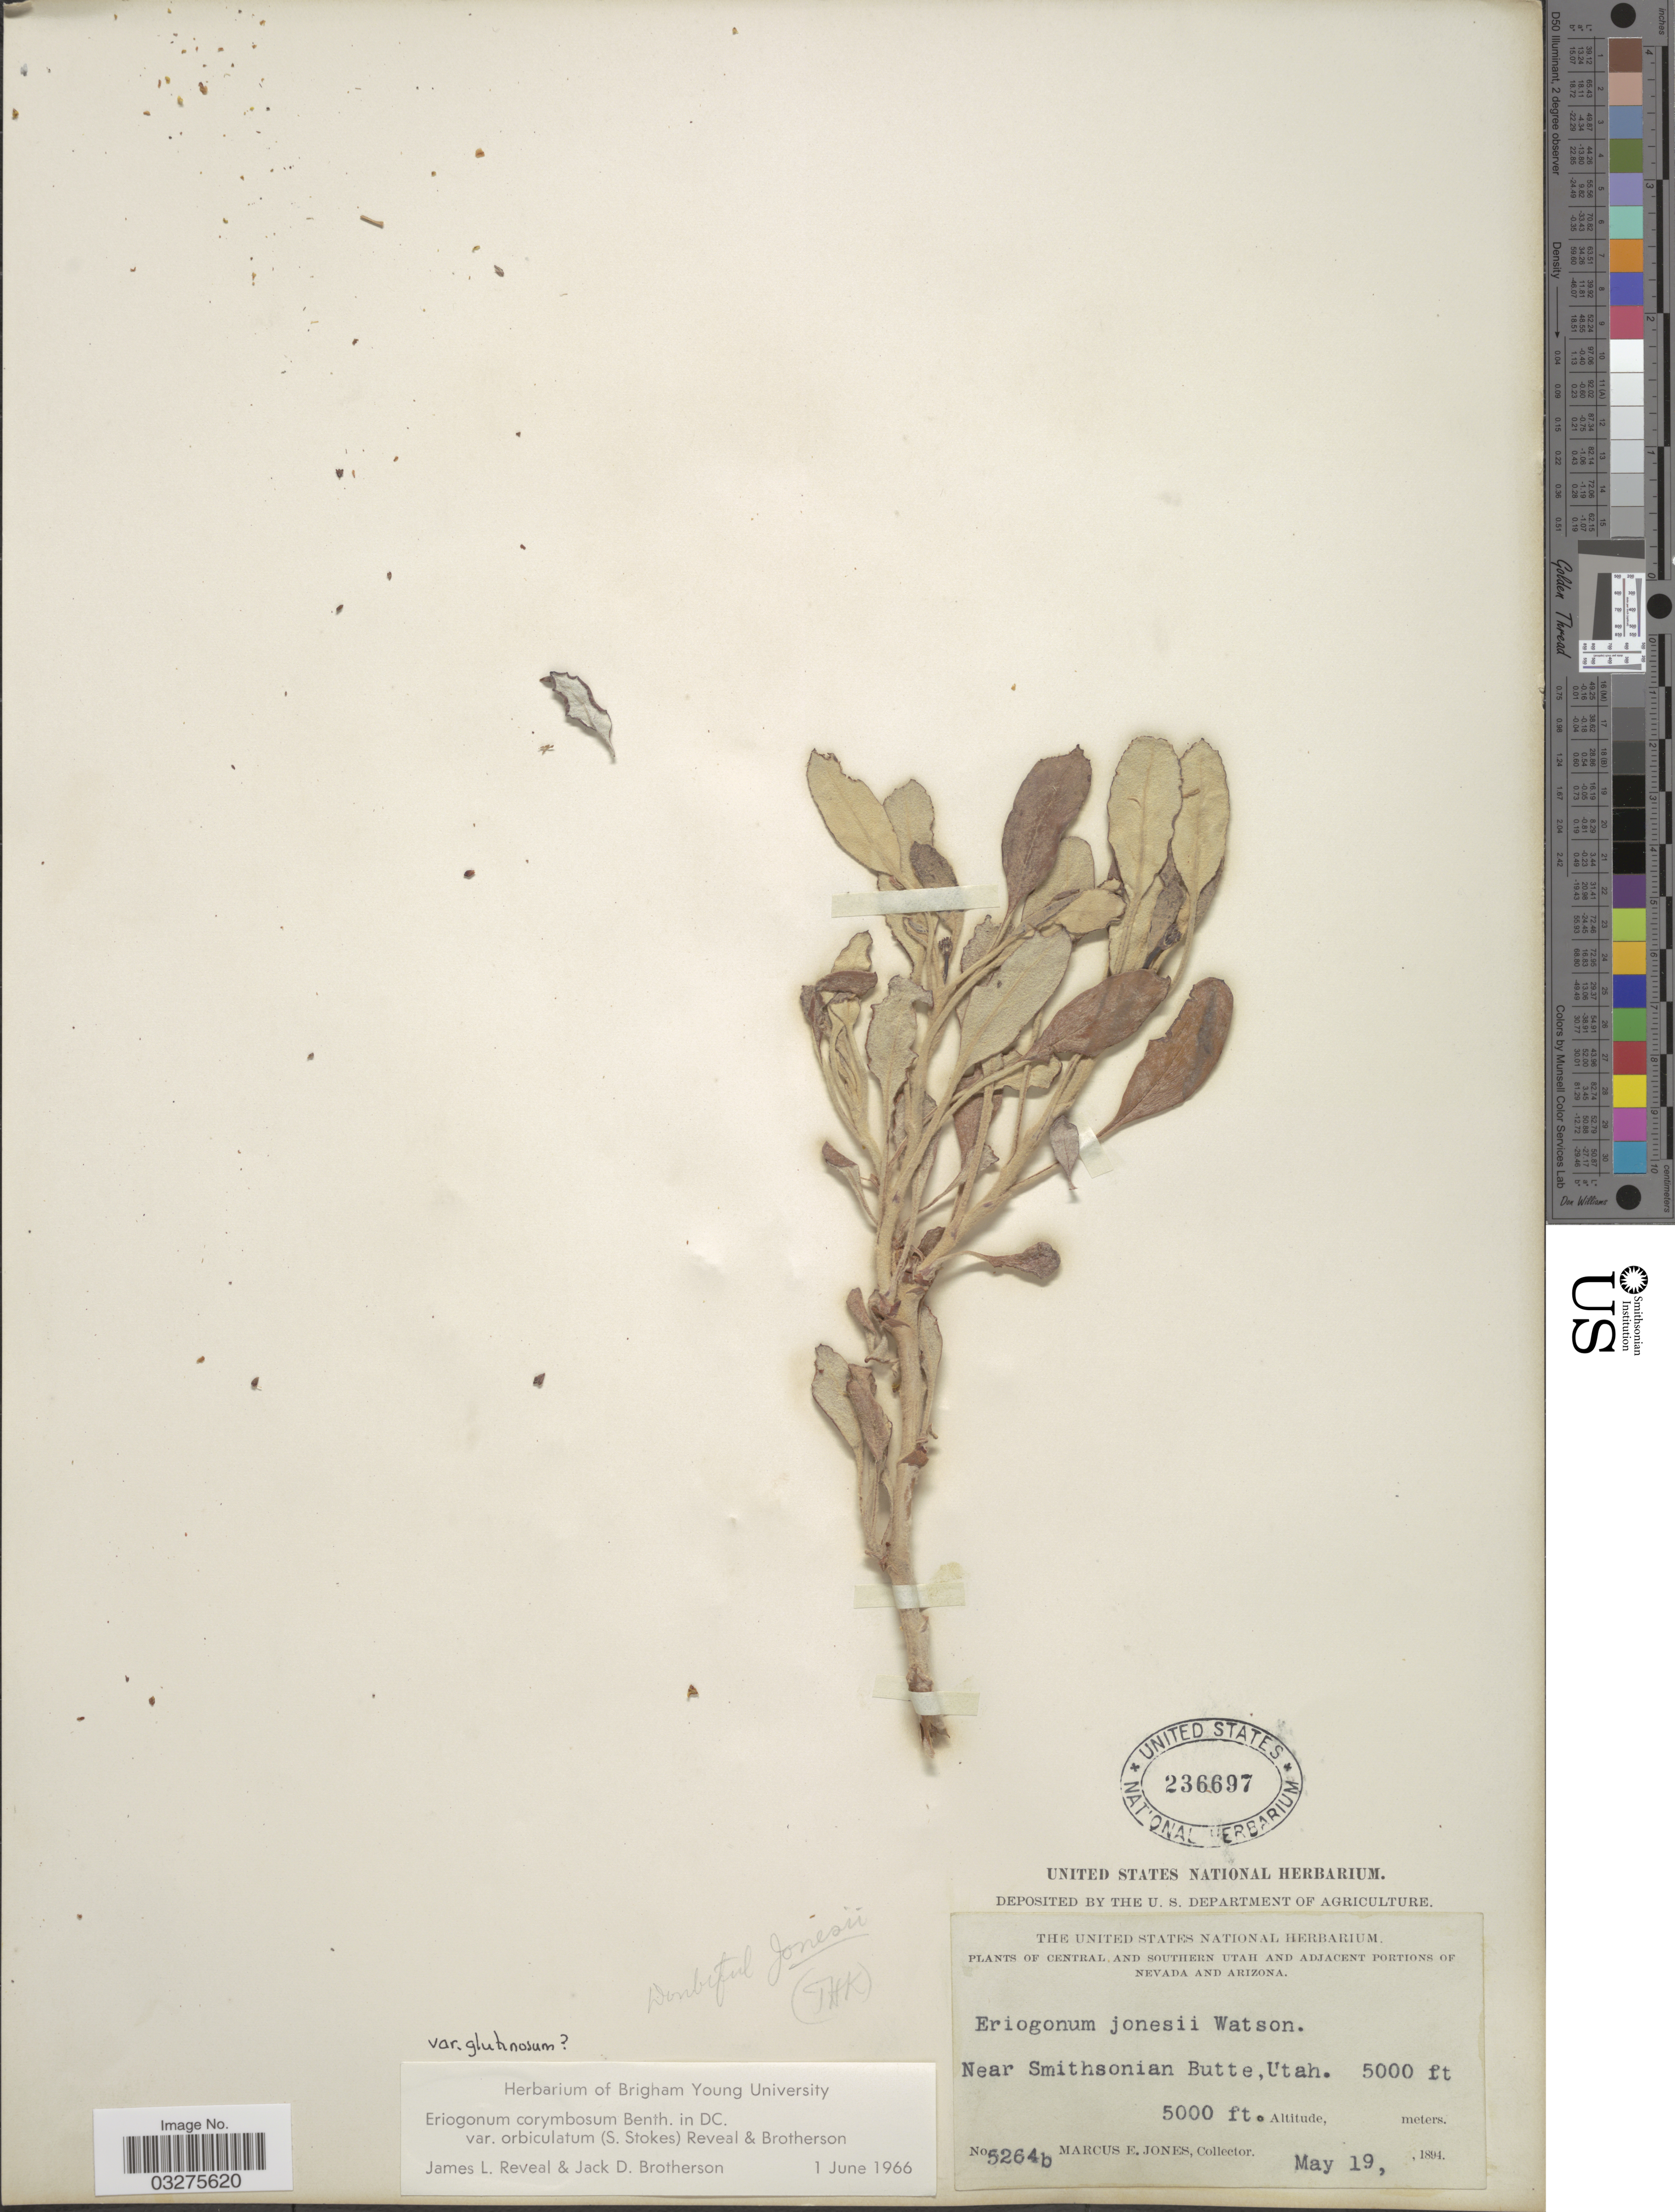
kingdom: Plantae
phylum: Tracheophyta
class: Magnoliopsida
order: Caryophyllales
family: Polygonaceae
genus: Eriogonum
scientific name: Eriogonum corymbosum var. glutinosum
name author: (M.E. Jones) M.E. Jones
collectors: M. E. Jones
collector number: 5264b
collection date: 1894-05-19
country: United States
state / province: Utah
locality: Near Smithsonian Butte.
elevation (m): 1524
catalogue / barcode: US 236697